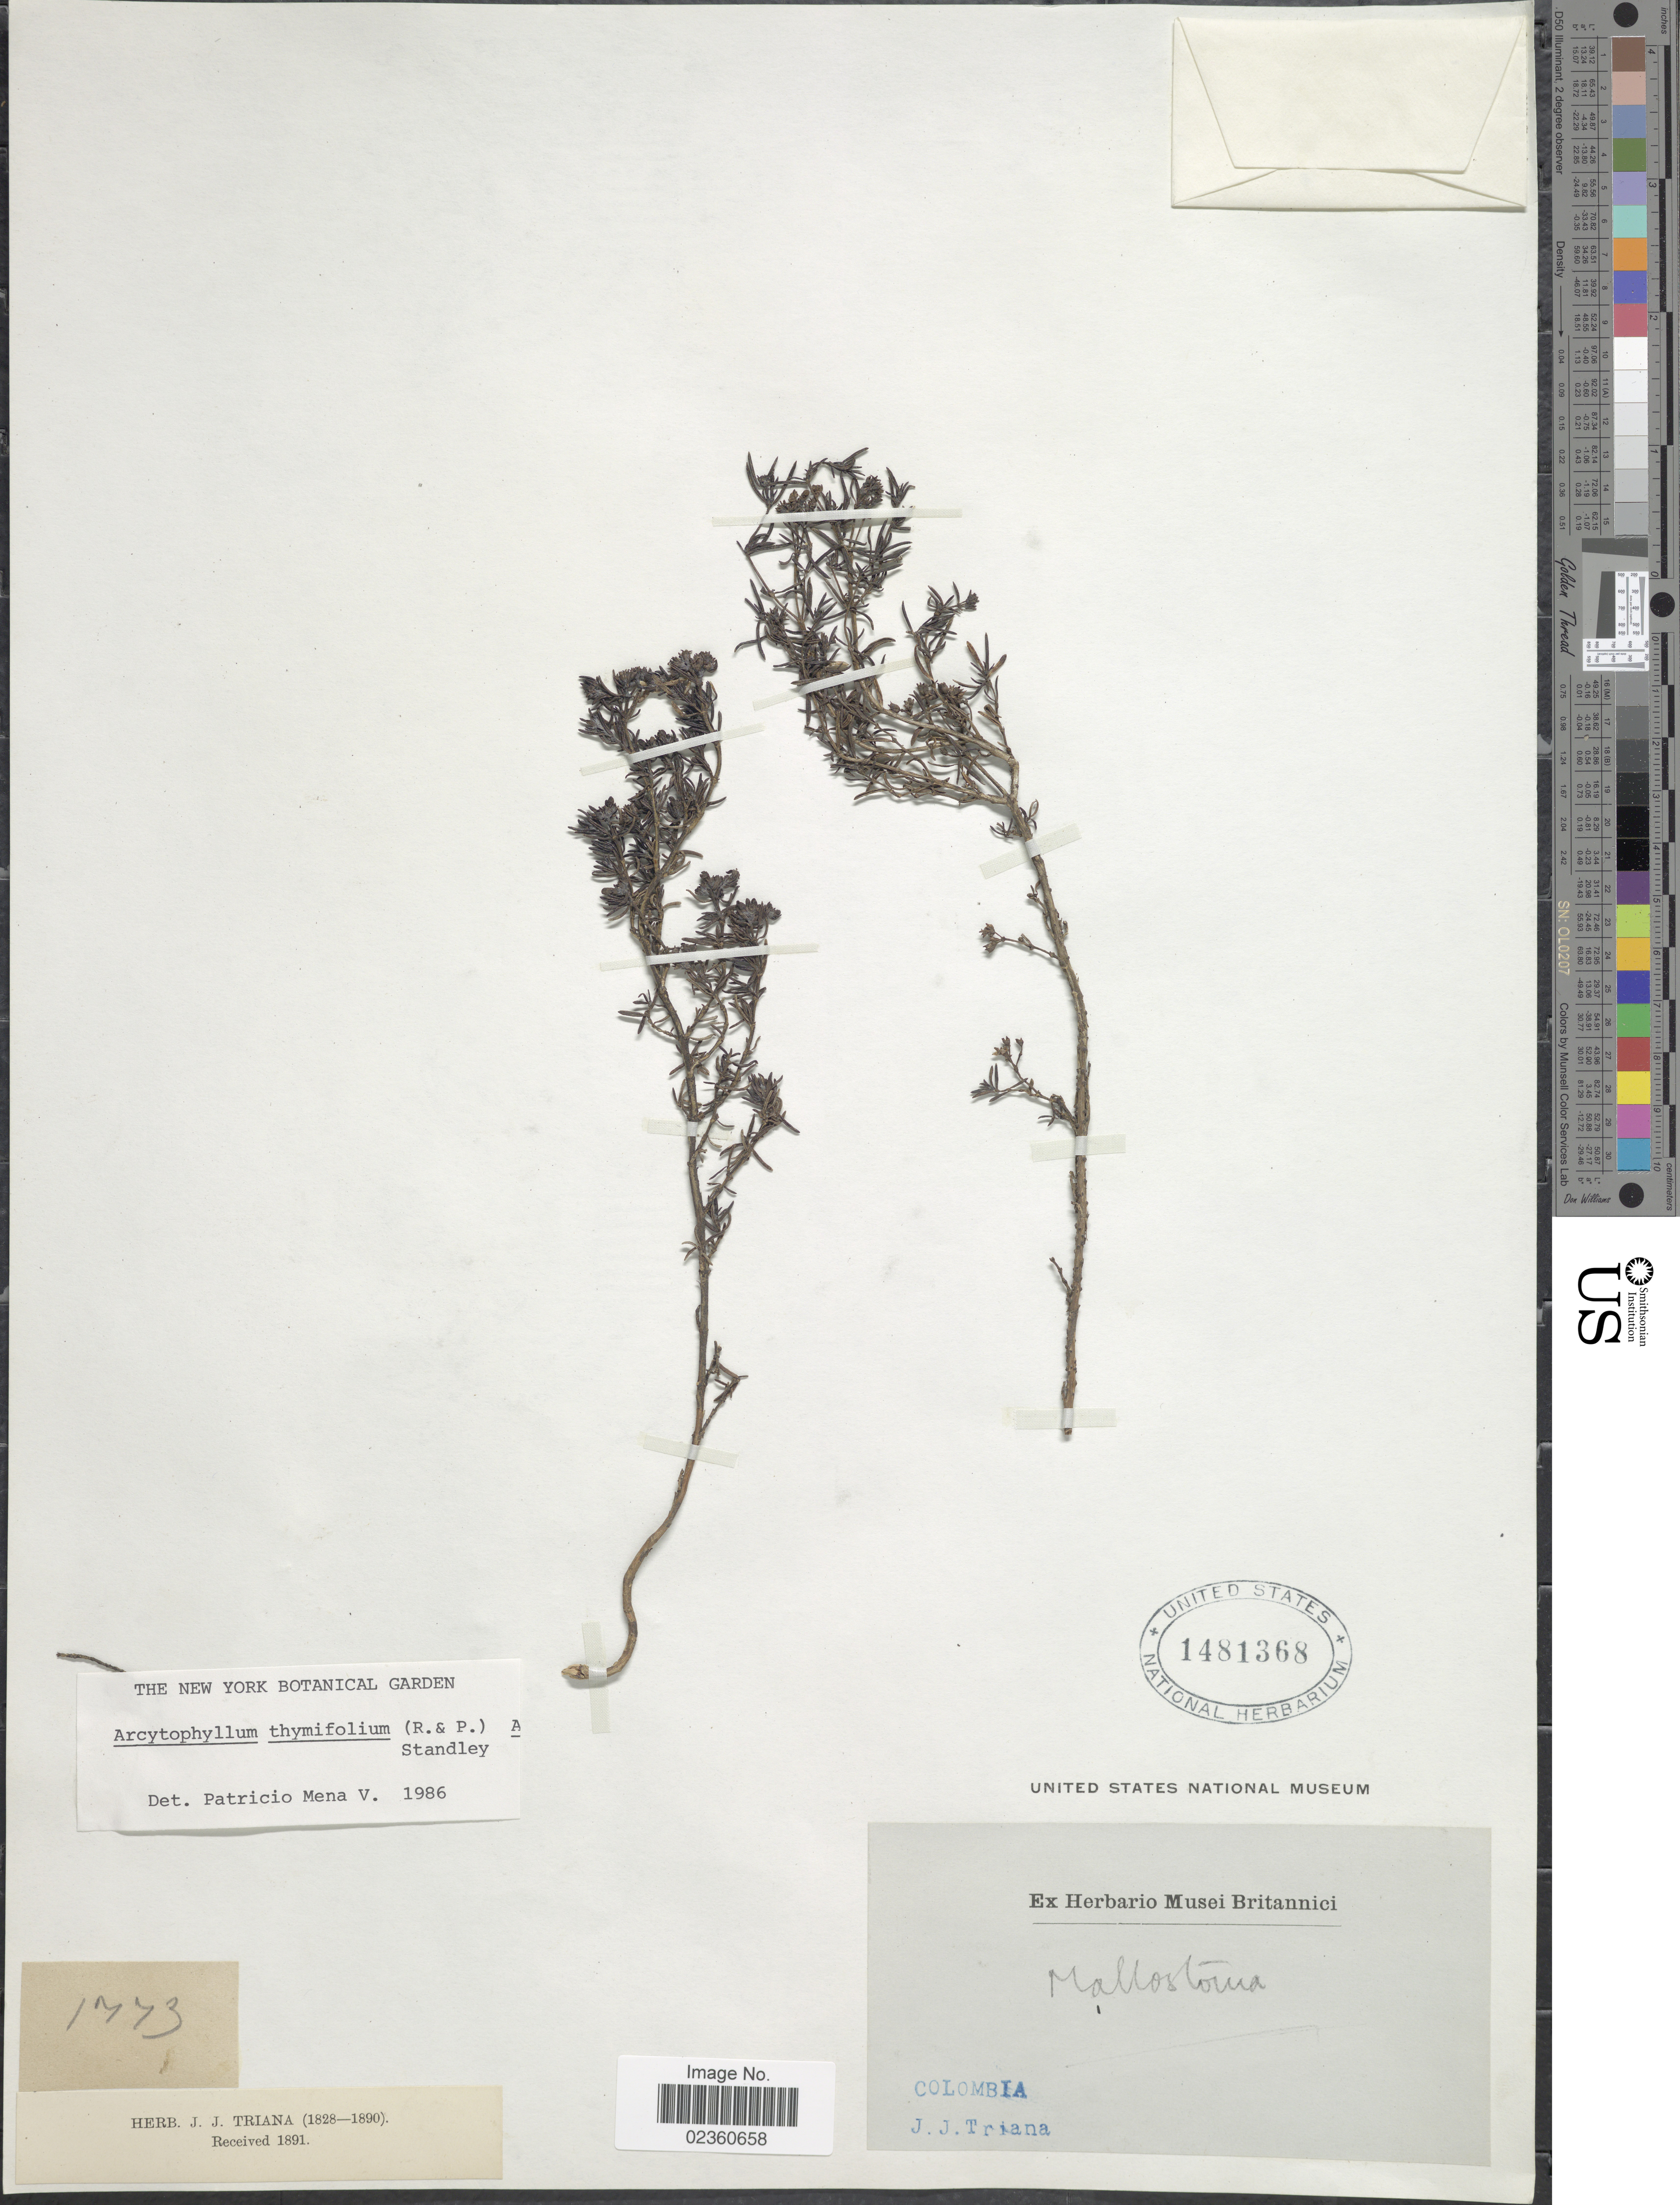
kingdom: Plantae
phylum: Tracheophyta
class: Magnoliopsida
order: Gentianales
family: Rubiaceae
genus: Arcytophyllum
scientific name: Arcytophyllum thymifolium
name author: (Ruiz & Pav.) Standl.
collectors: J. J. Triana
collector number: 1773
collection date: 1828/1890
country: Colombia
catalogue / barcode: US 1481368